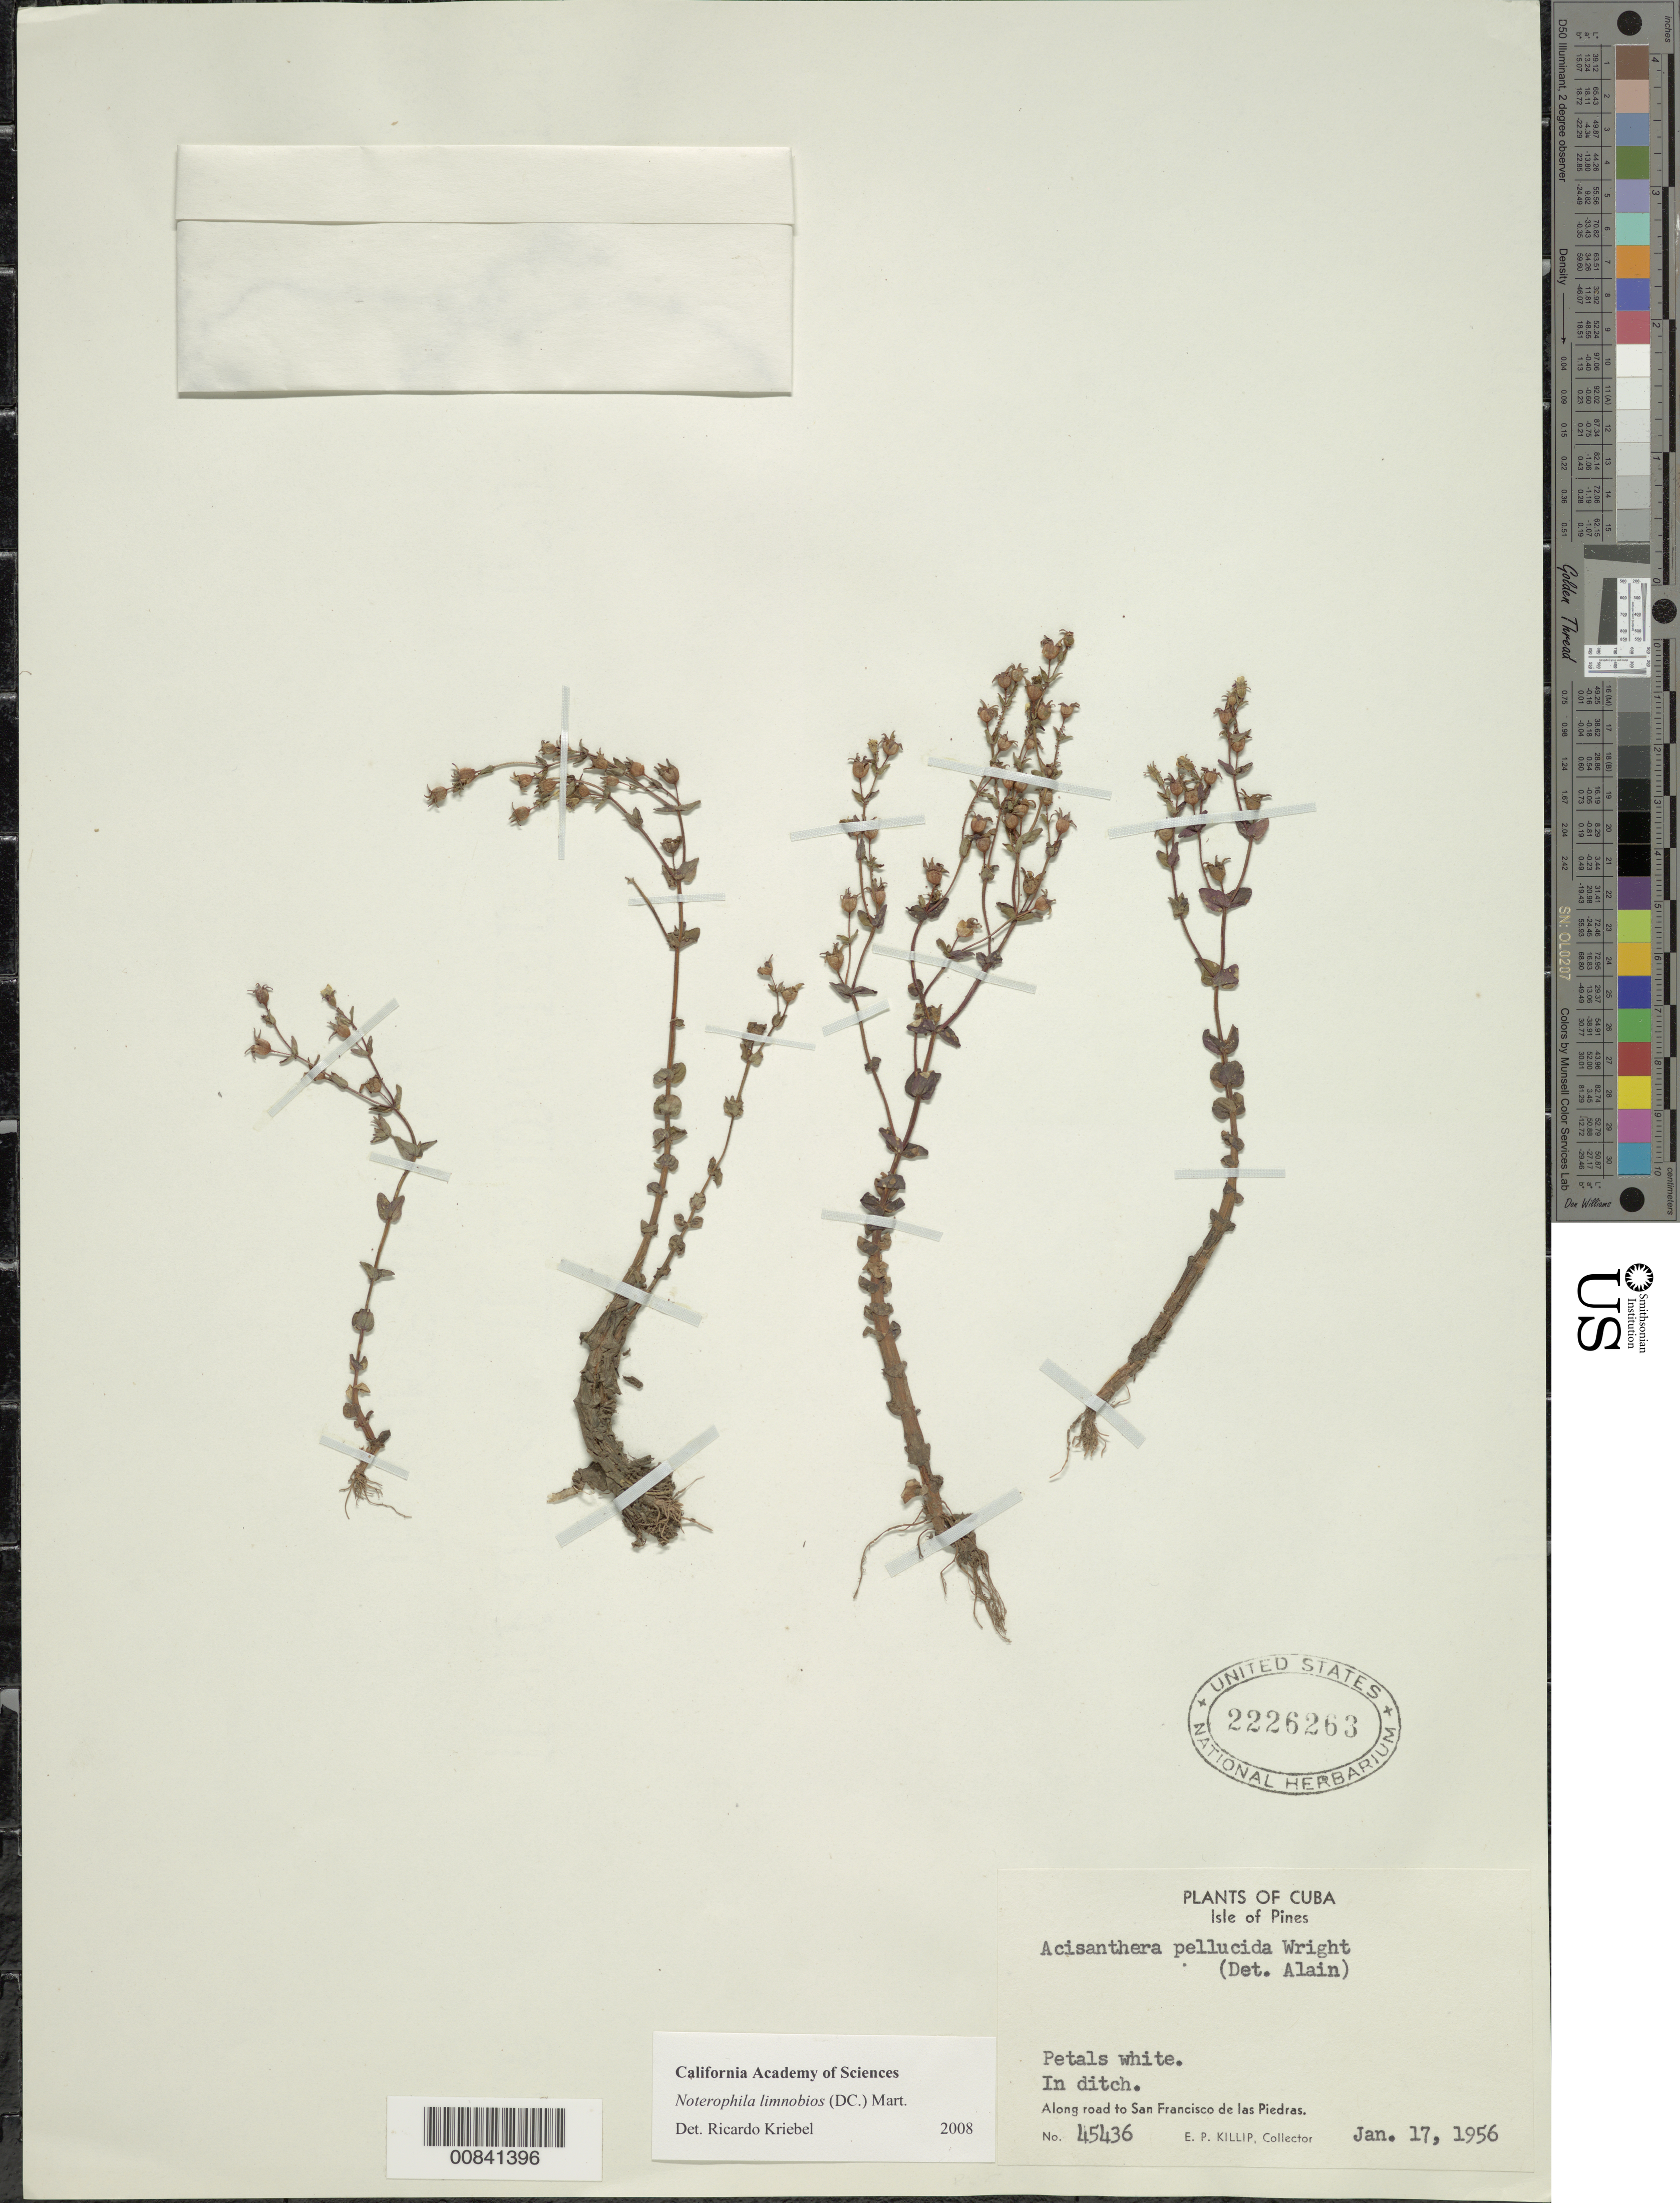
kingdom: Plantae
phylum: Tracheophyta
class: Magnoliopsida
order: Myrtales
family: Melastomataceae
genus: Noterophila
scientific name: Noterophila limnobios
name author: (DC.) Mart.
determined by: Nunes da Silva, Diego, (RB), Jardim Botanico do Rio de Janeiro - Herbario (BRAZIL)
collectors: E. P. Killip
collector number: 45436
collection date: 1956-01-17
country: Cuba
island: Isla de la Juventud (Isle of Pines)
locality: Road to San Francisco de las Piedras.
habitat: In a ditch.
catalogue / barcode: US 2226263